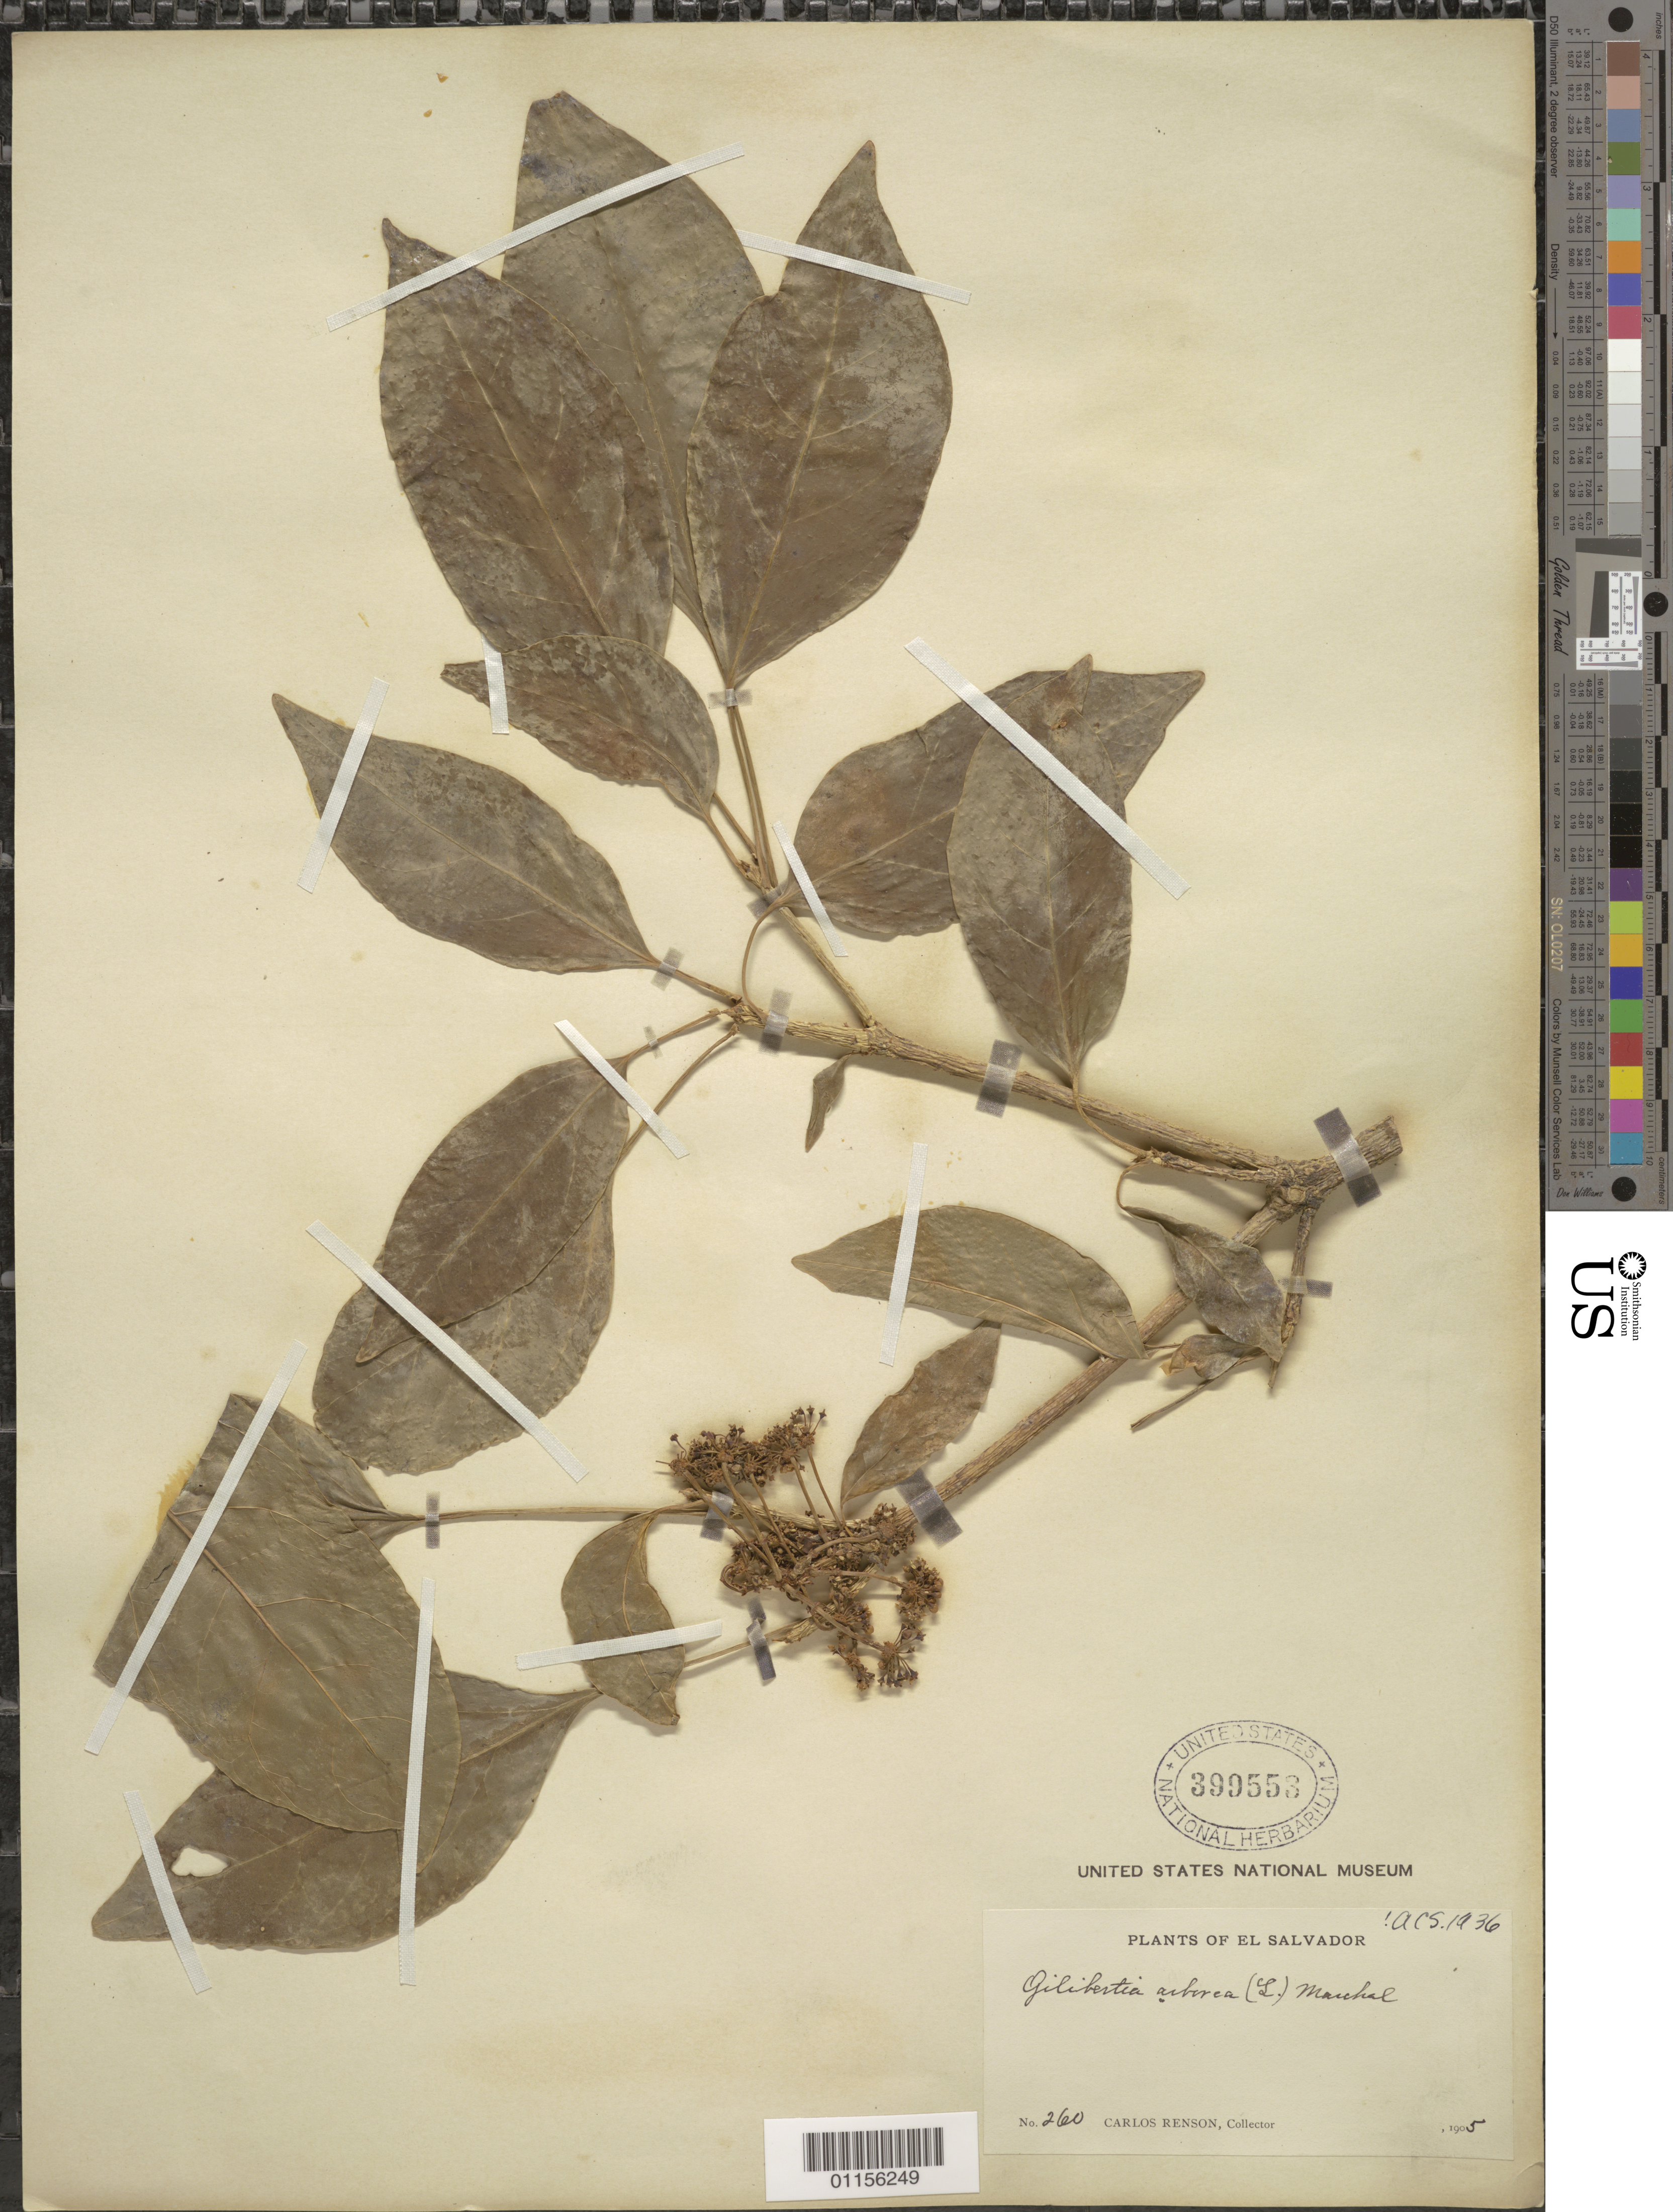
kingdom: Plantae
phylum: Tracheophyta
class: Magnoliopsida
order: Apiales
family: Araliaceae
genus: Dendropanax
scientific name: Dendropanax arboreus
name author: (L.) Decne. & Planch.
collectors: C. Renson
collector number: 260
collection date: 1905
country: El Salvador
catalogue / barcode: US 399553